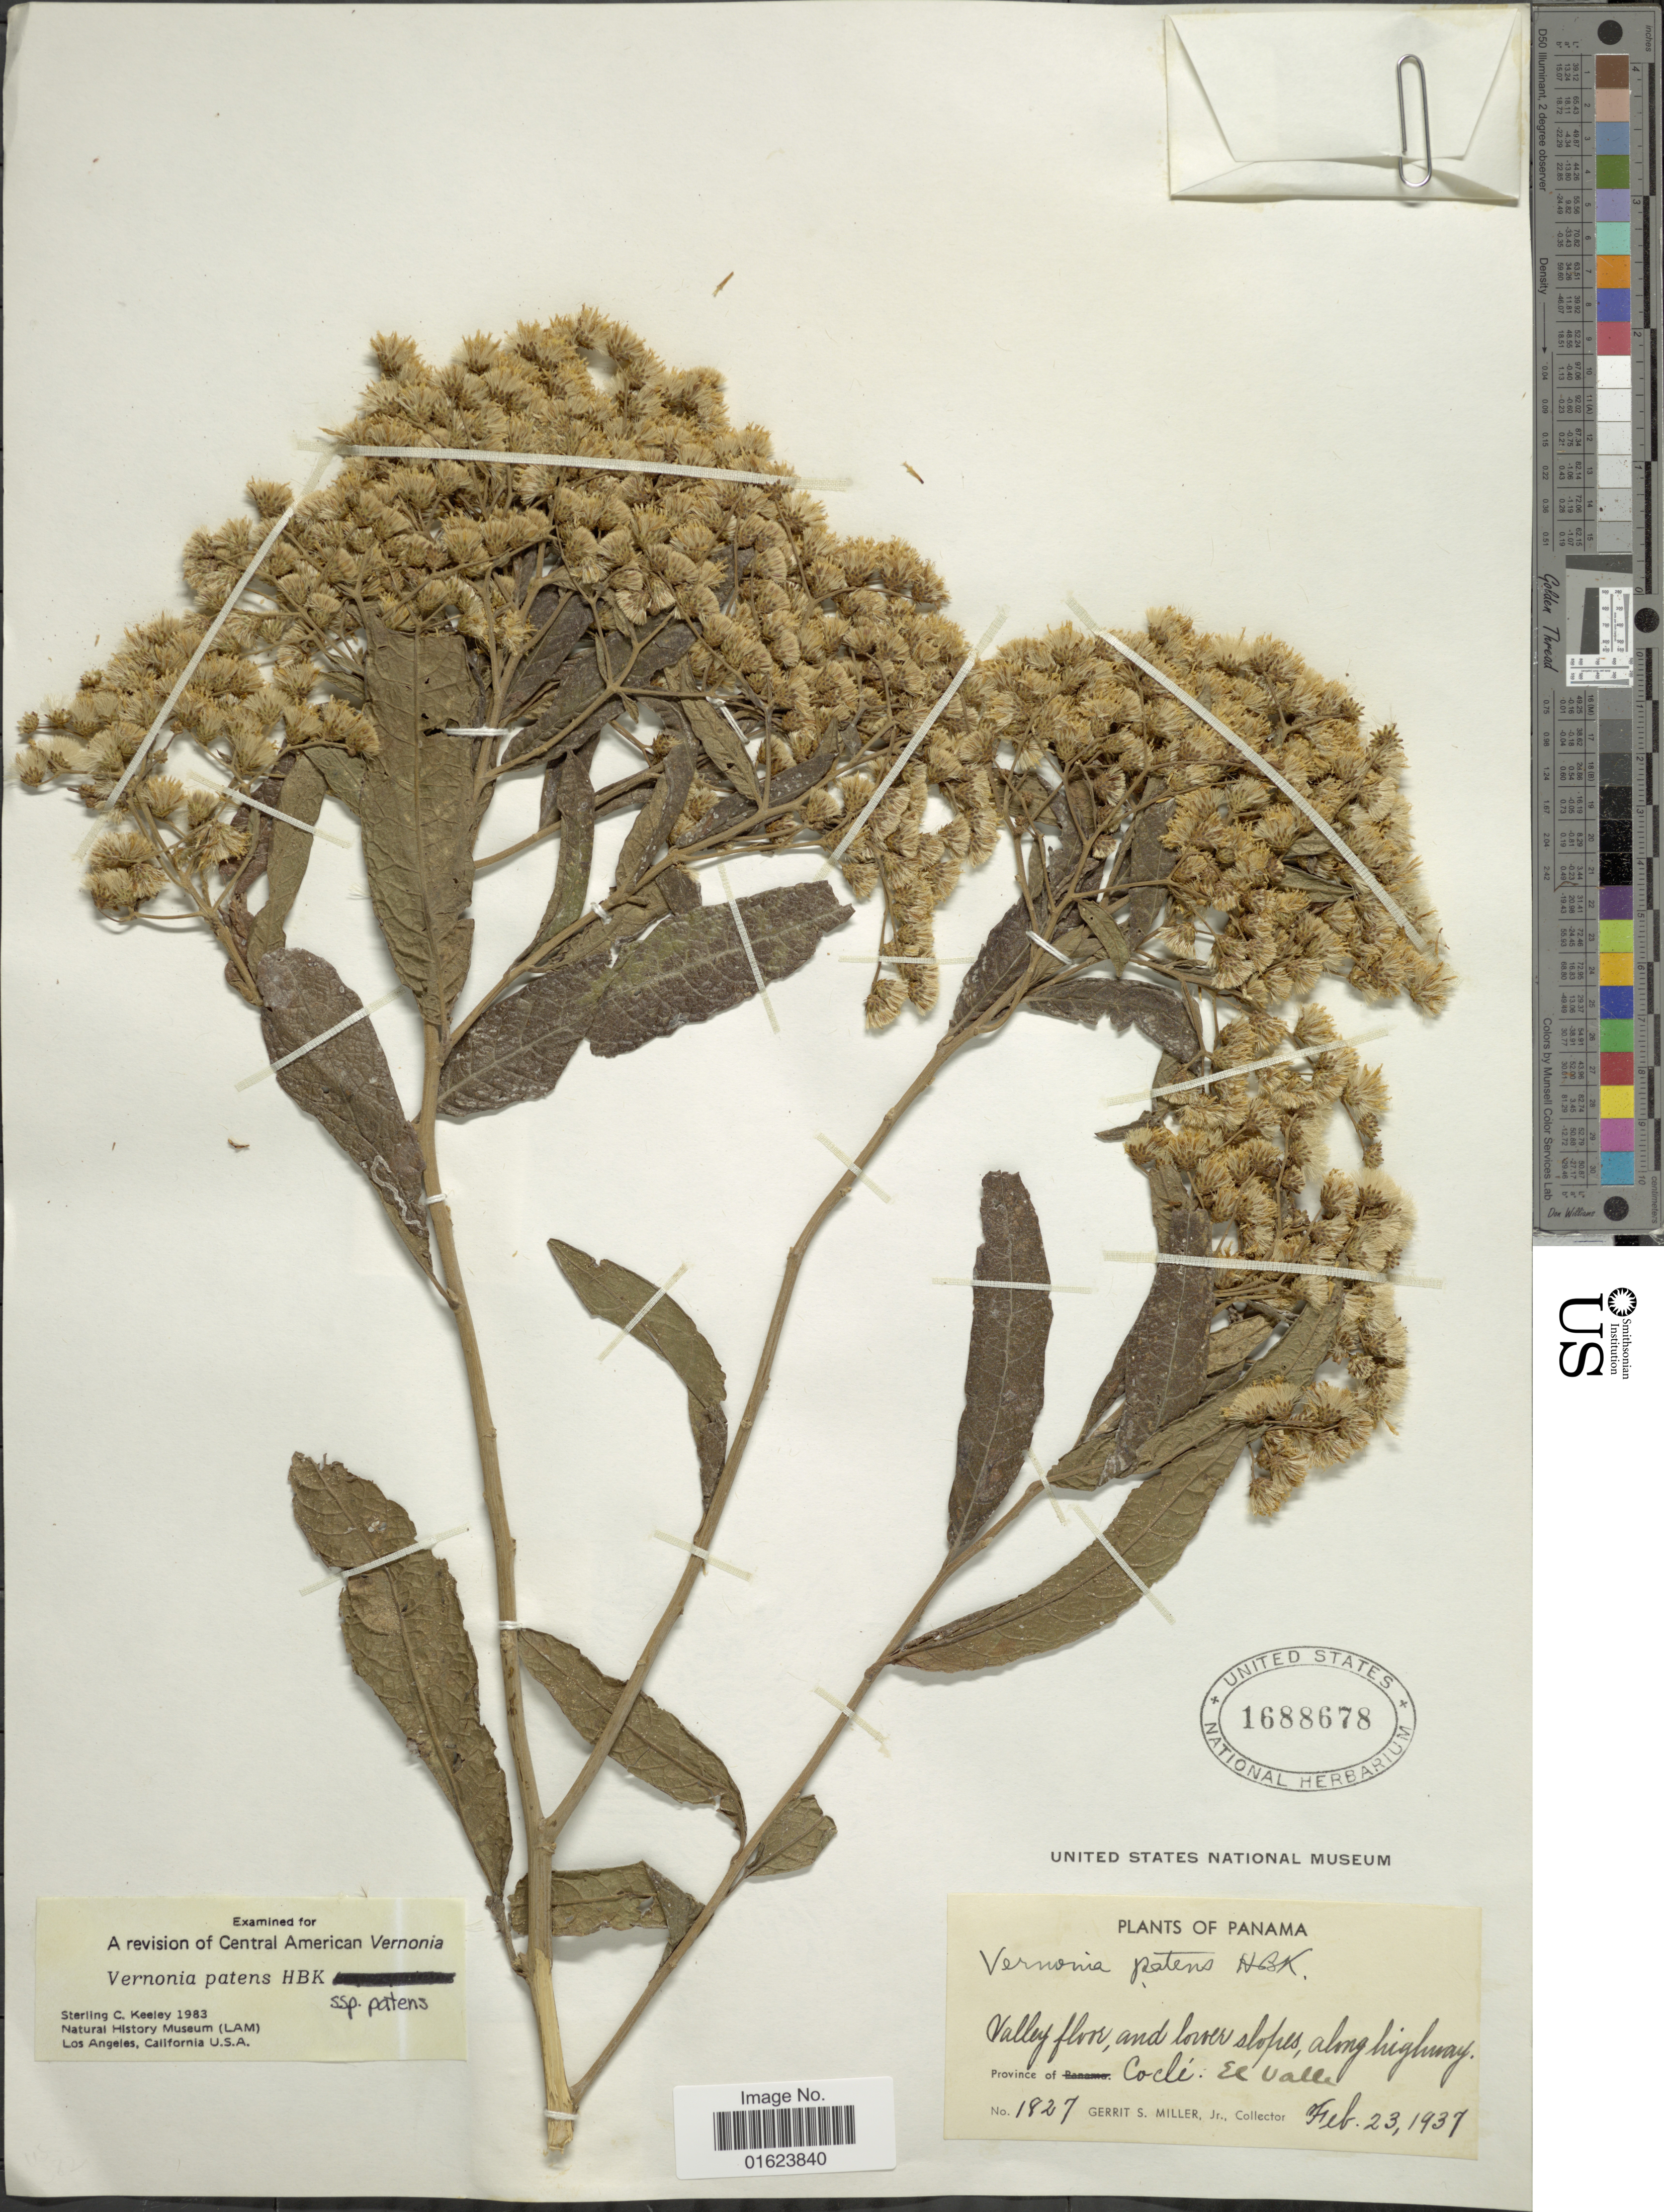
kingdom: Plantae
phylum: Tracheophyta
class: Magnoliopsida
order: Asterales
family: Asteraceae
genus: Vernonanthura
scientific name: Vernonanthura patens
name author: (Kunth) H. Rob.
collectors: G. S. Miller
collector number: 1827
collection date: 1937-02-23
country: Panama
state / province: Coclé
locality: Province of Cocle: El Valle. Valley floor, along highway.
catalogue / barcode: US 1688678